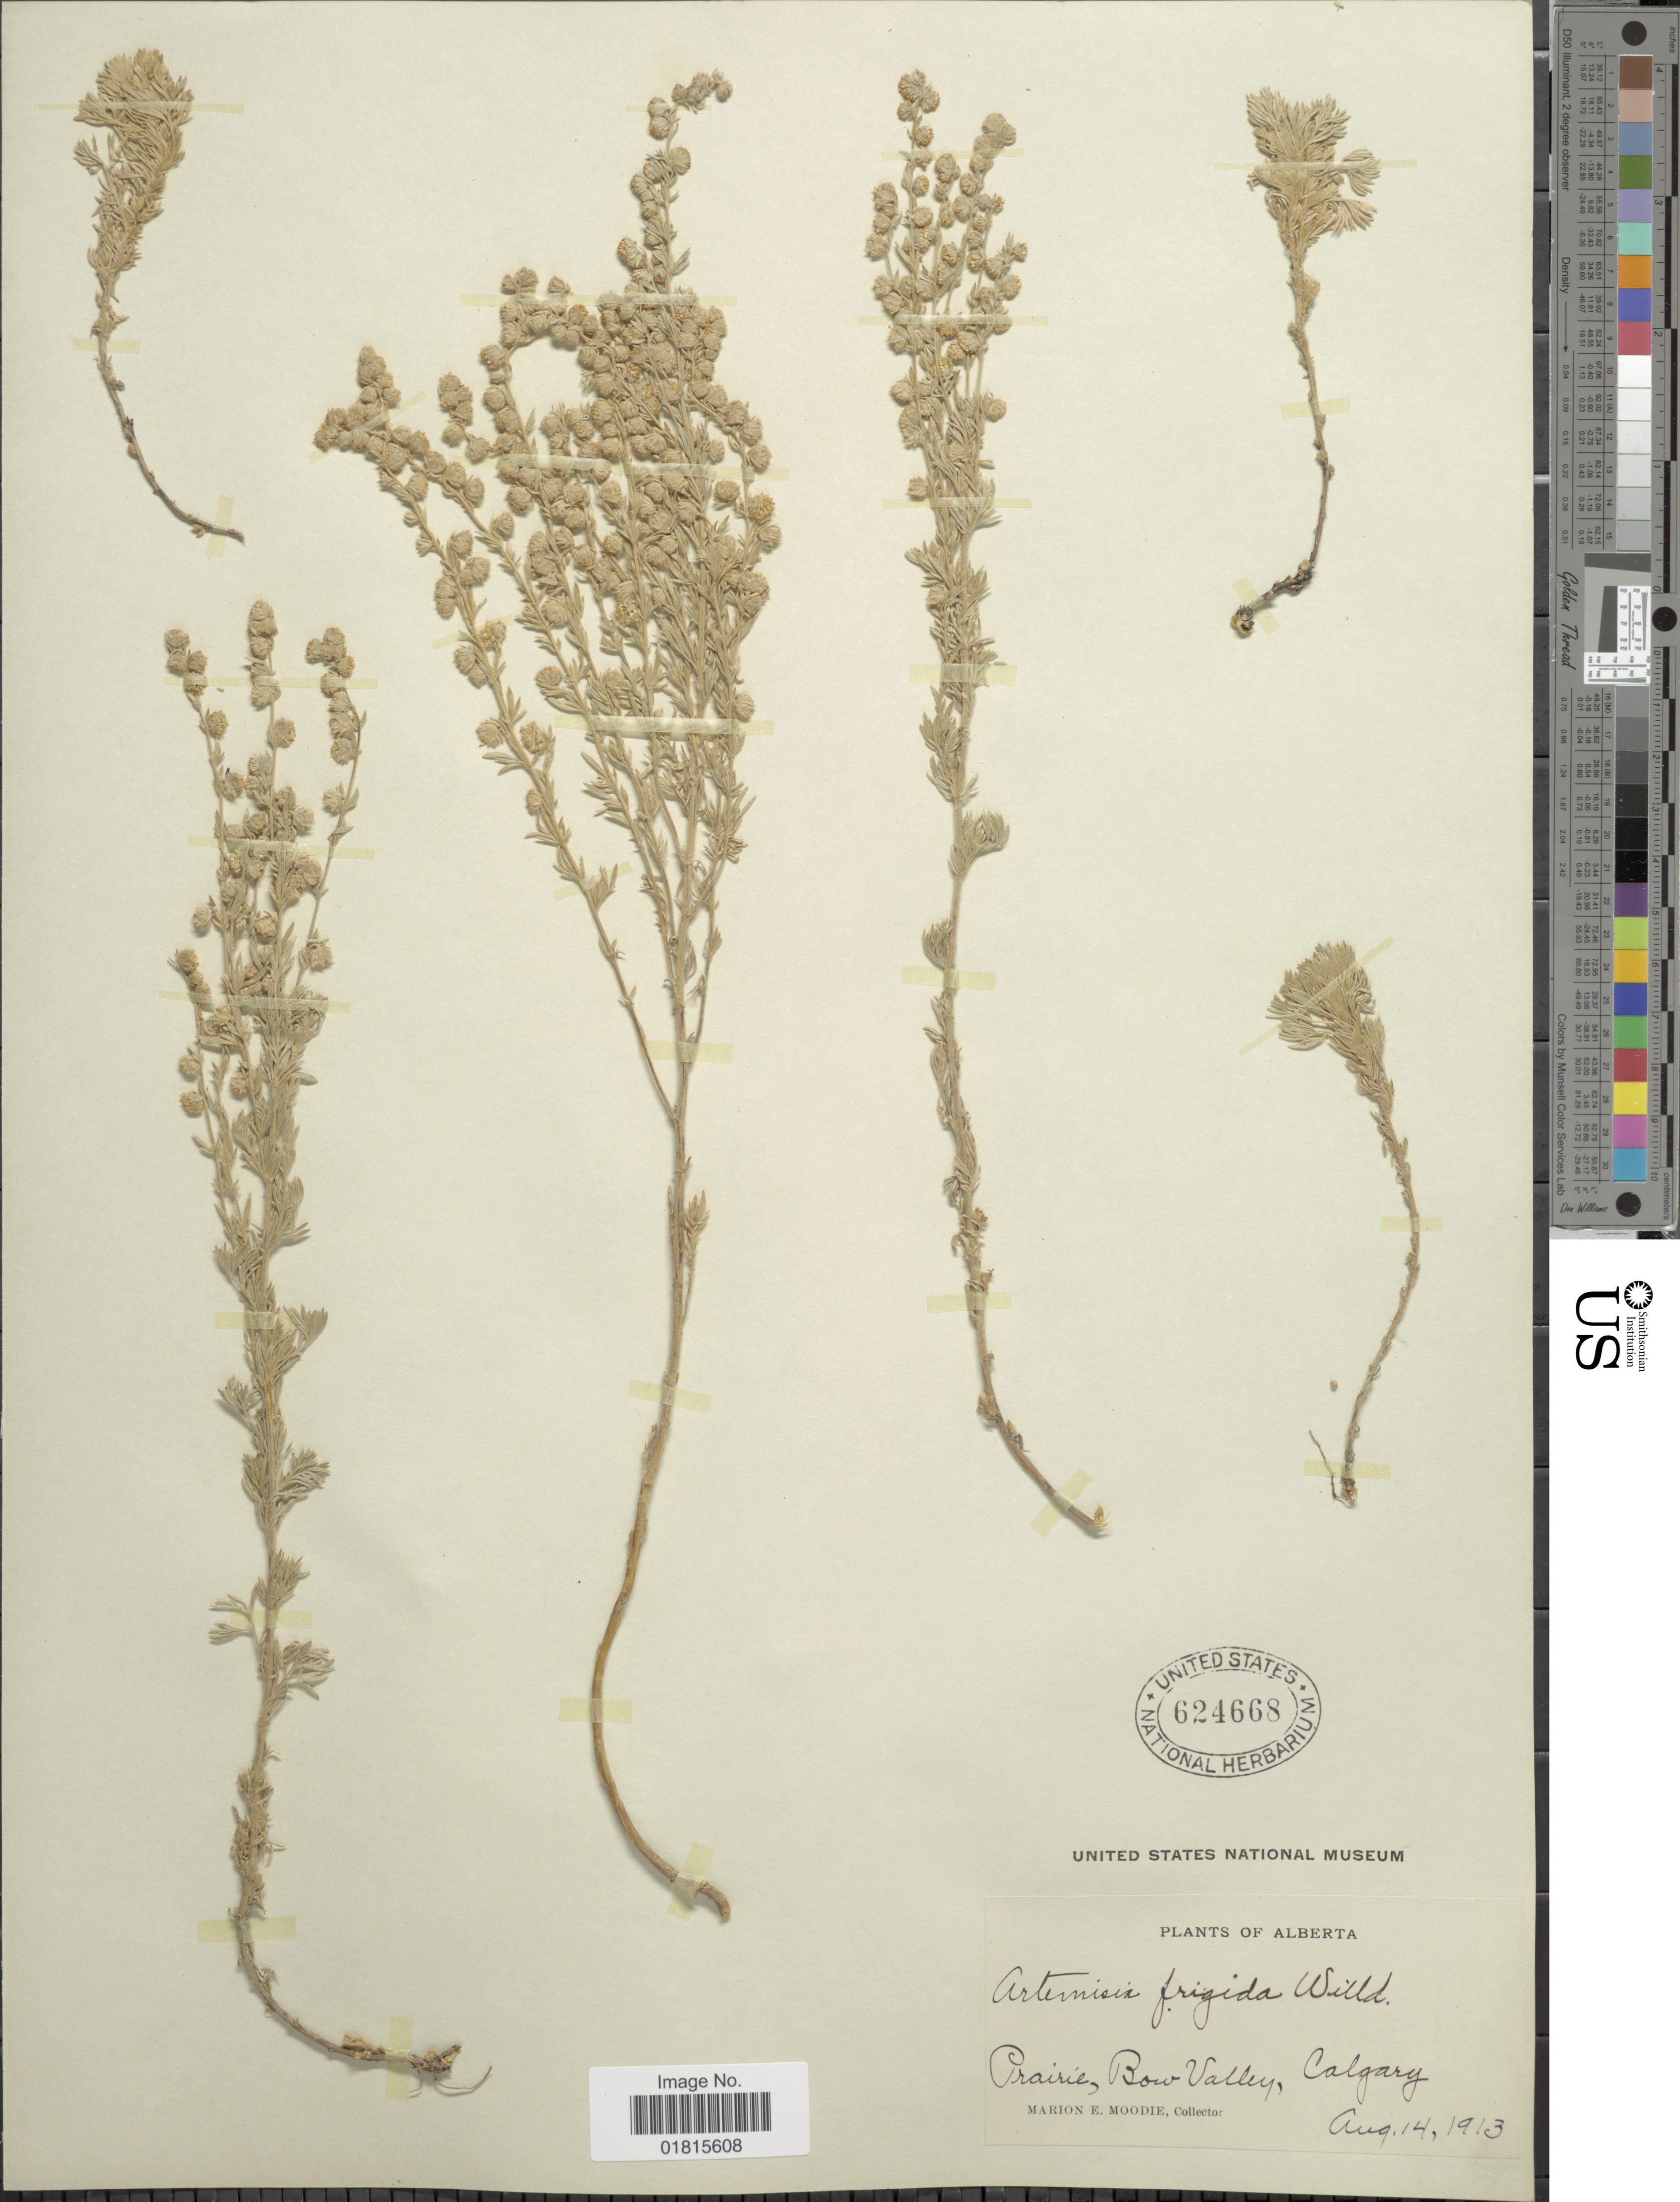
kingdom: Plantae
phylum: Tracheophyta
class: Magnoliopsida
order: Asterales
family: Asteraceae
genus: Artemisia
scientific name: Artemisia frigida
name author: Willd.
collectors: M. E. Moodie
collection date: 1913-08-14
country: Canada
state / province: Alberta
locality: Prairie, Bow-Valley, Calgary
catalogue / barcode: US 624668